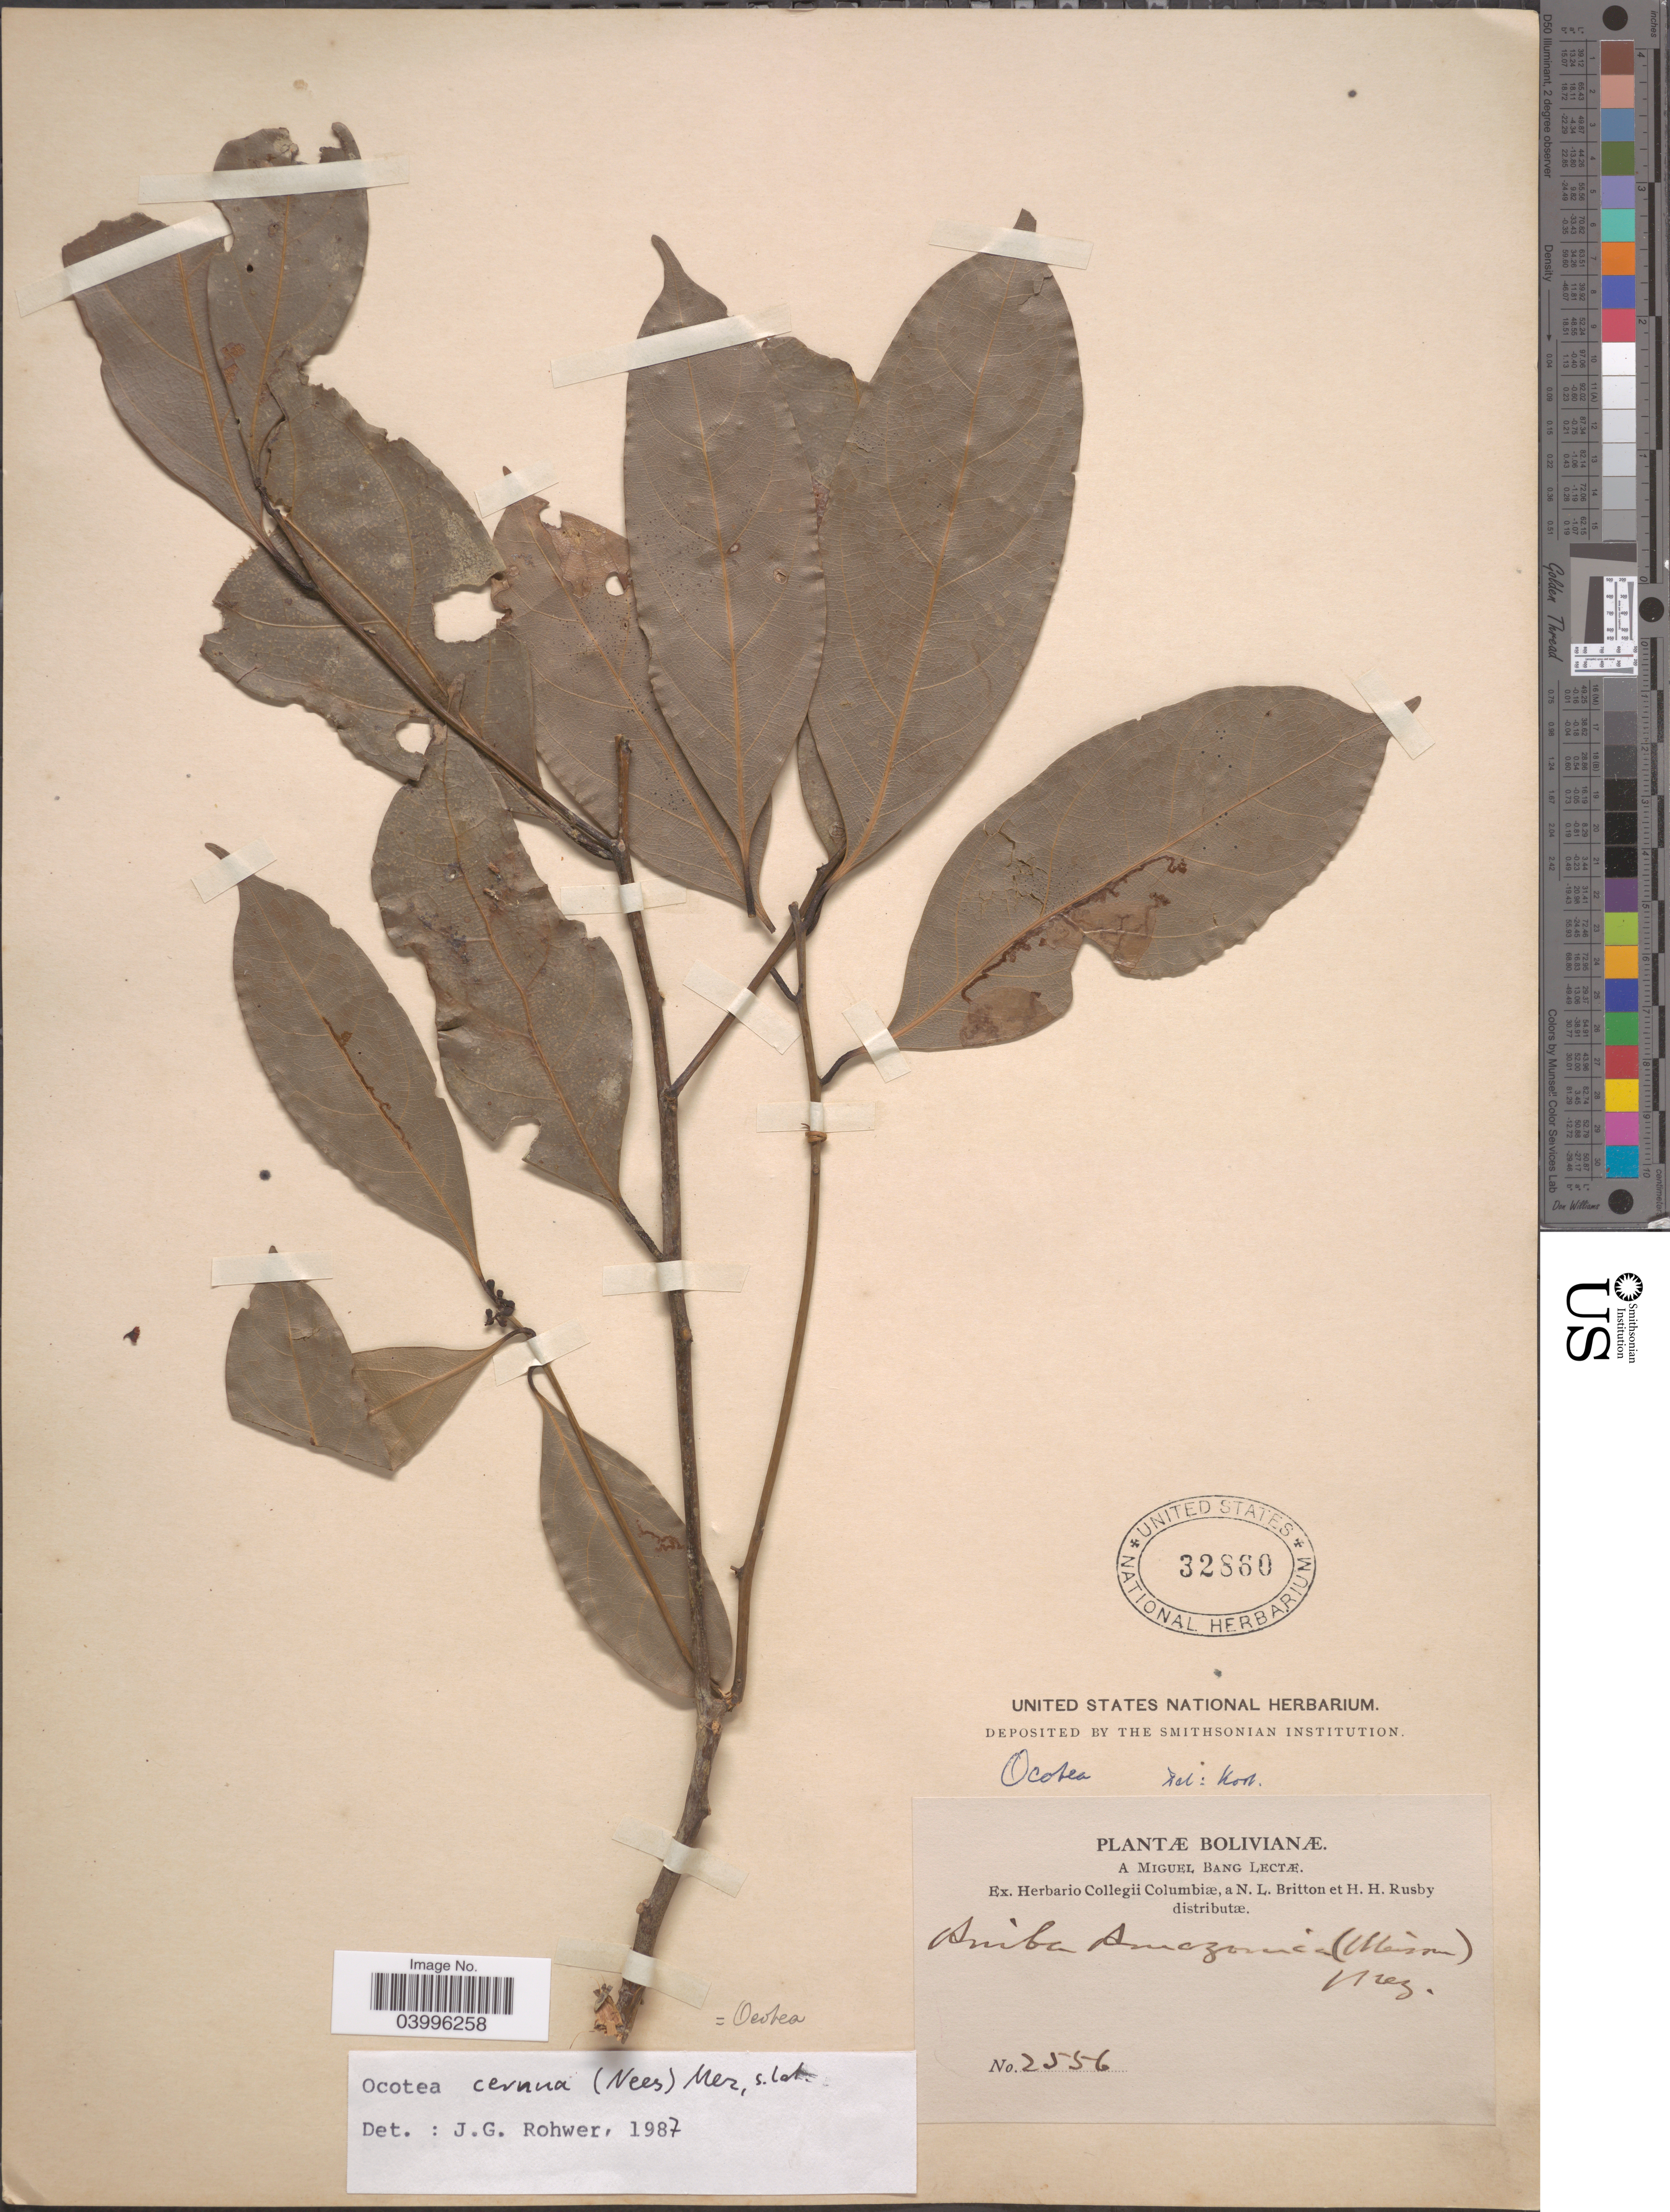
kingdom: Plantae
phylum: Tracheophyta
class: Magnoliopsida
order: Laurales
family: Lauraceae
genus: Ocotea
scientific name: Ocotea cernua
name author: (Nees) Mez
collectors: M. Bang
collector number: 2556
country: Bolivia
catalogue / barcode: US 32860